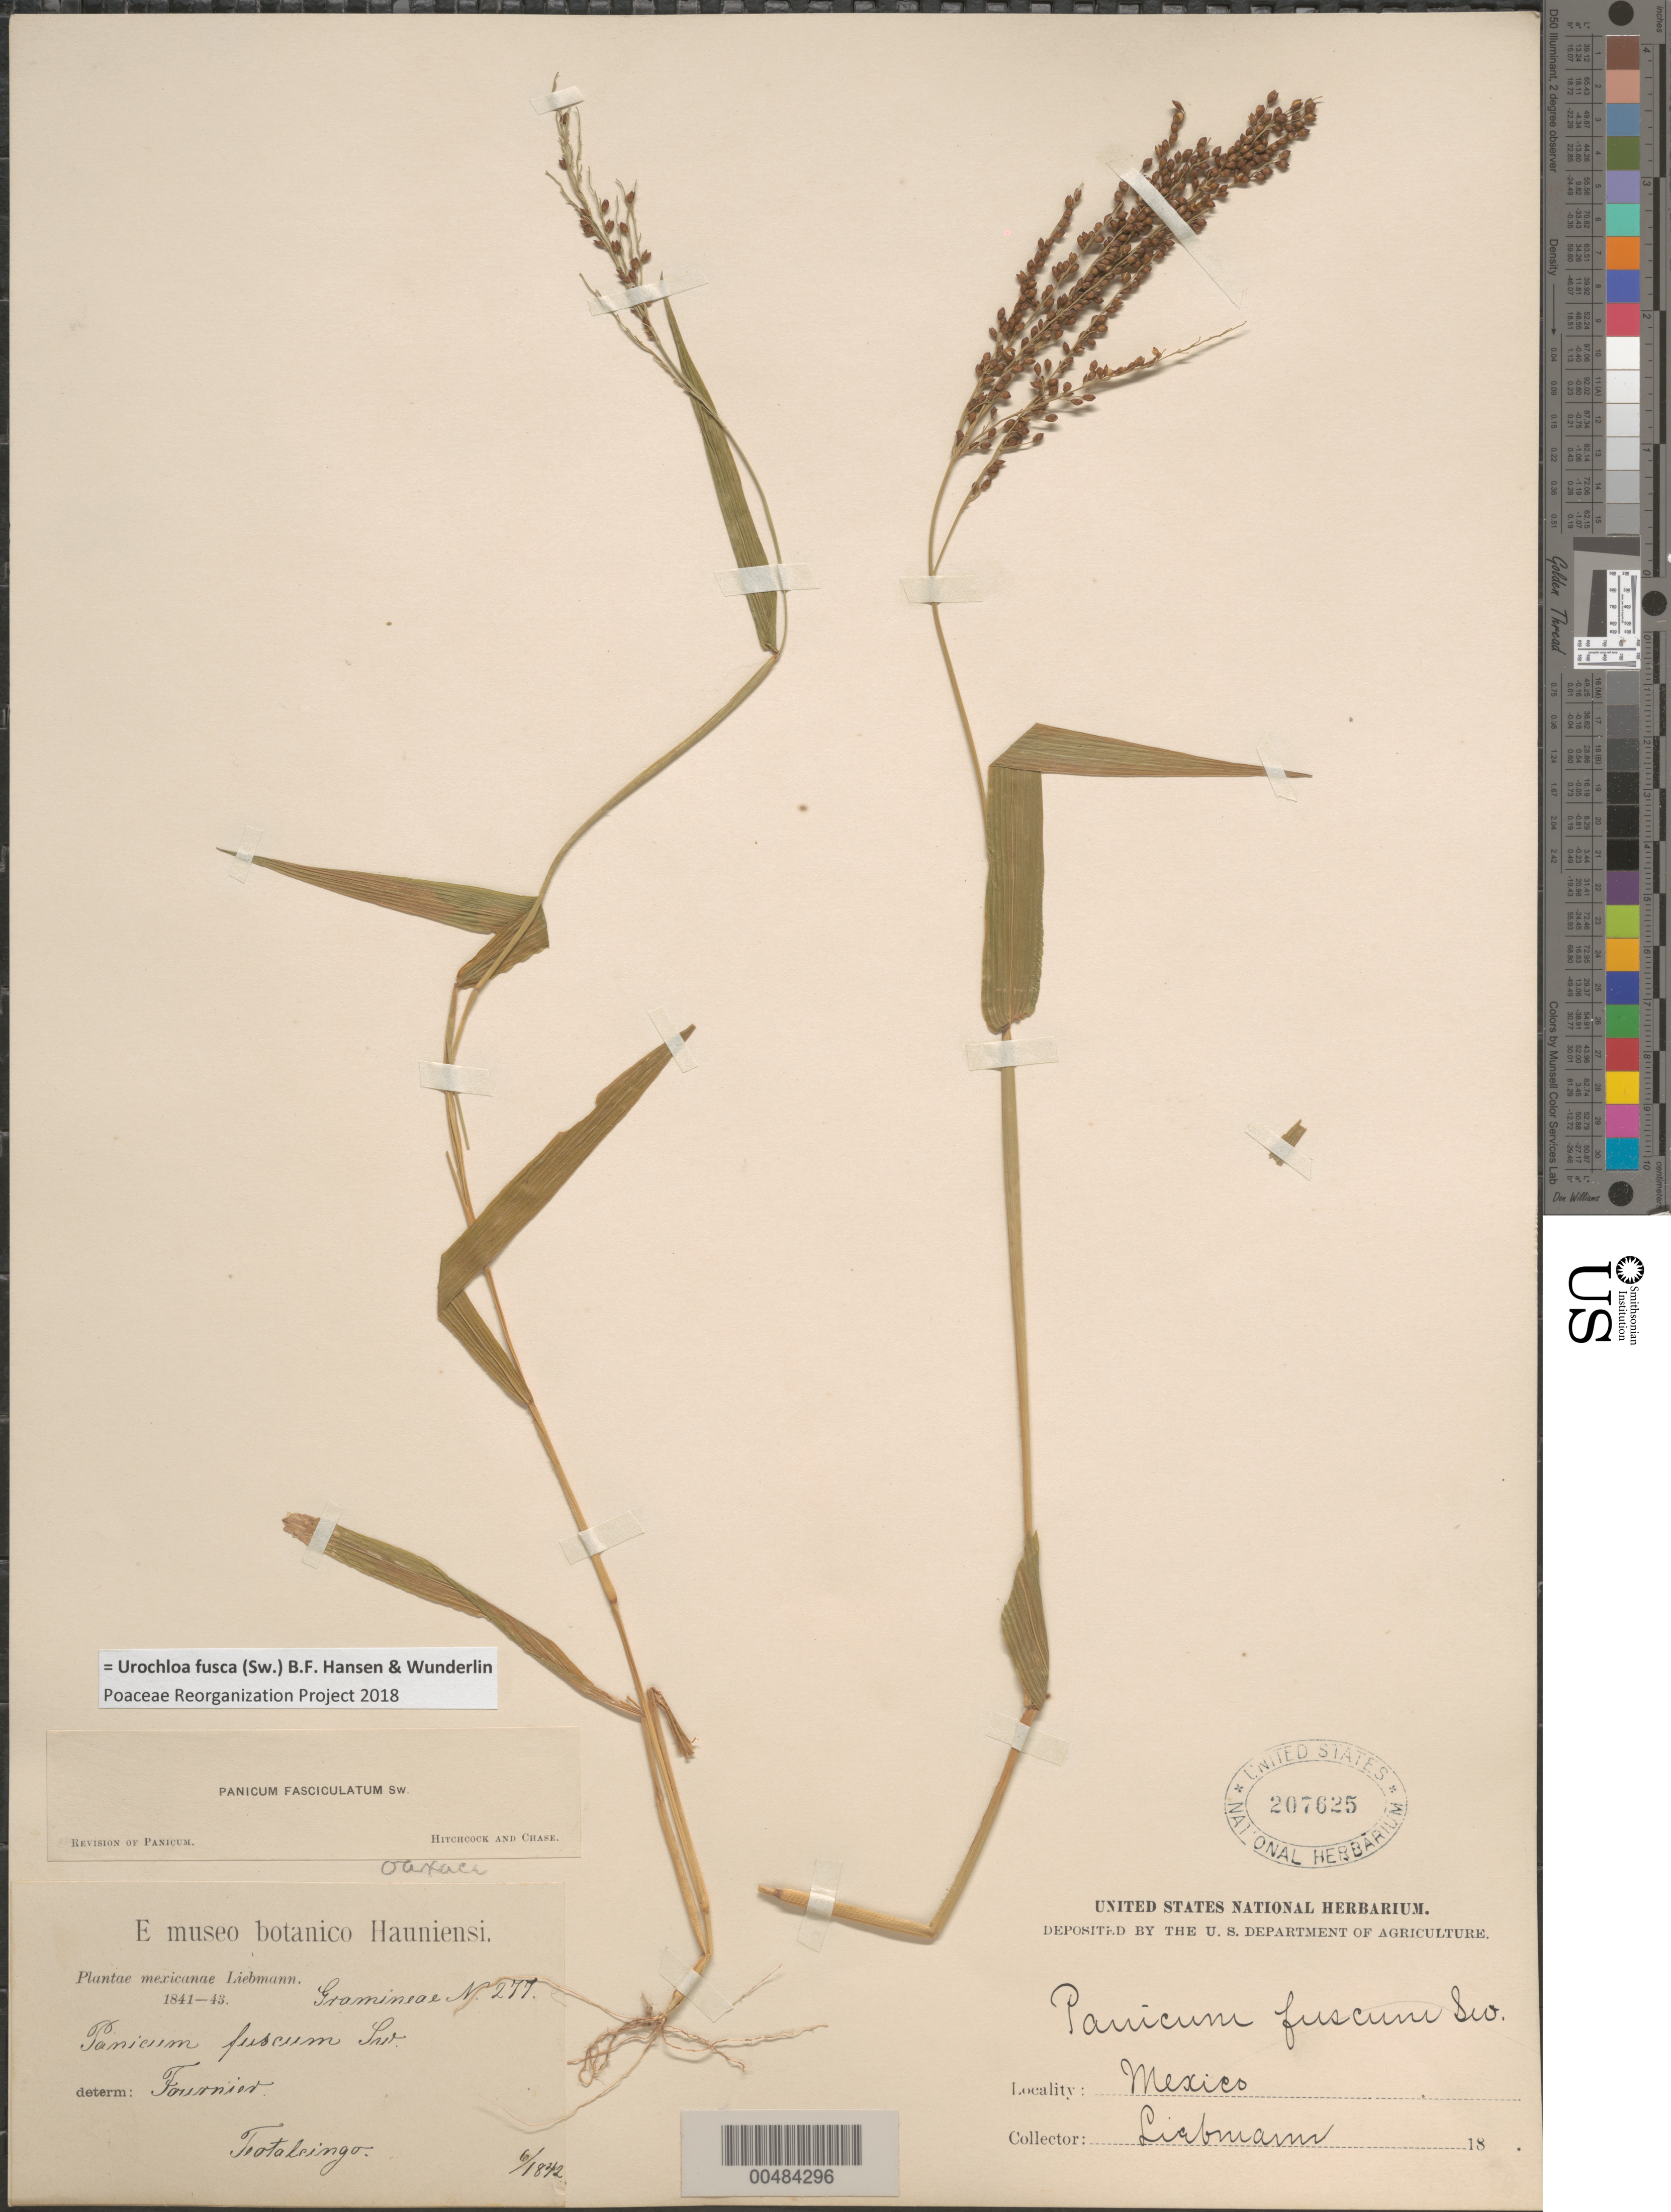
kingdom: Plantae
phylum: Tracheophyta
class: Liliopsida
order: Poales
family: Poaceae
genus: Brachiaria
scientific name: Brachiaria fasciculata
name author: (Sw.) Parodi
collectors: F. M. Liebmann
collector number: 277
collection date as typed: Jun 1842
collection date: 1842-06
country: Mexico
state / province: Oaxaca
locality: Teotalcingo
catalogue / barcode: US 207625